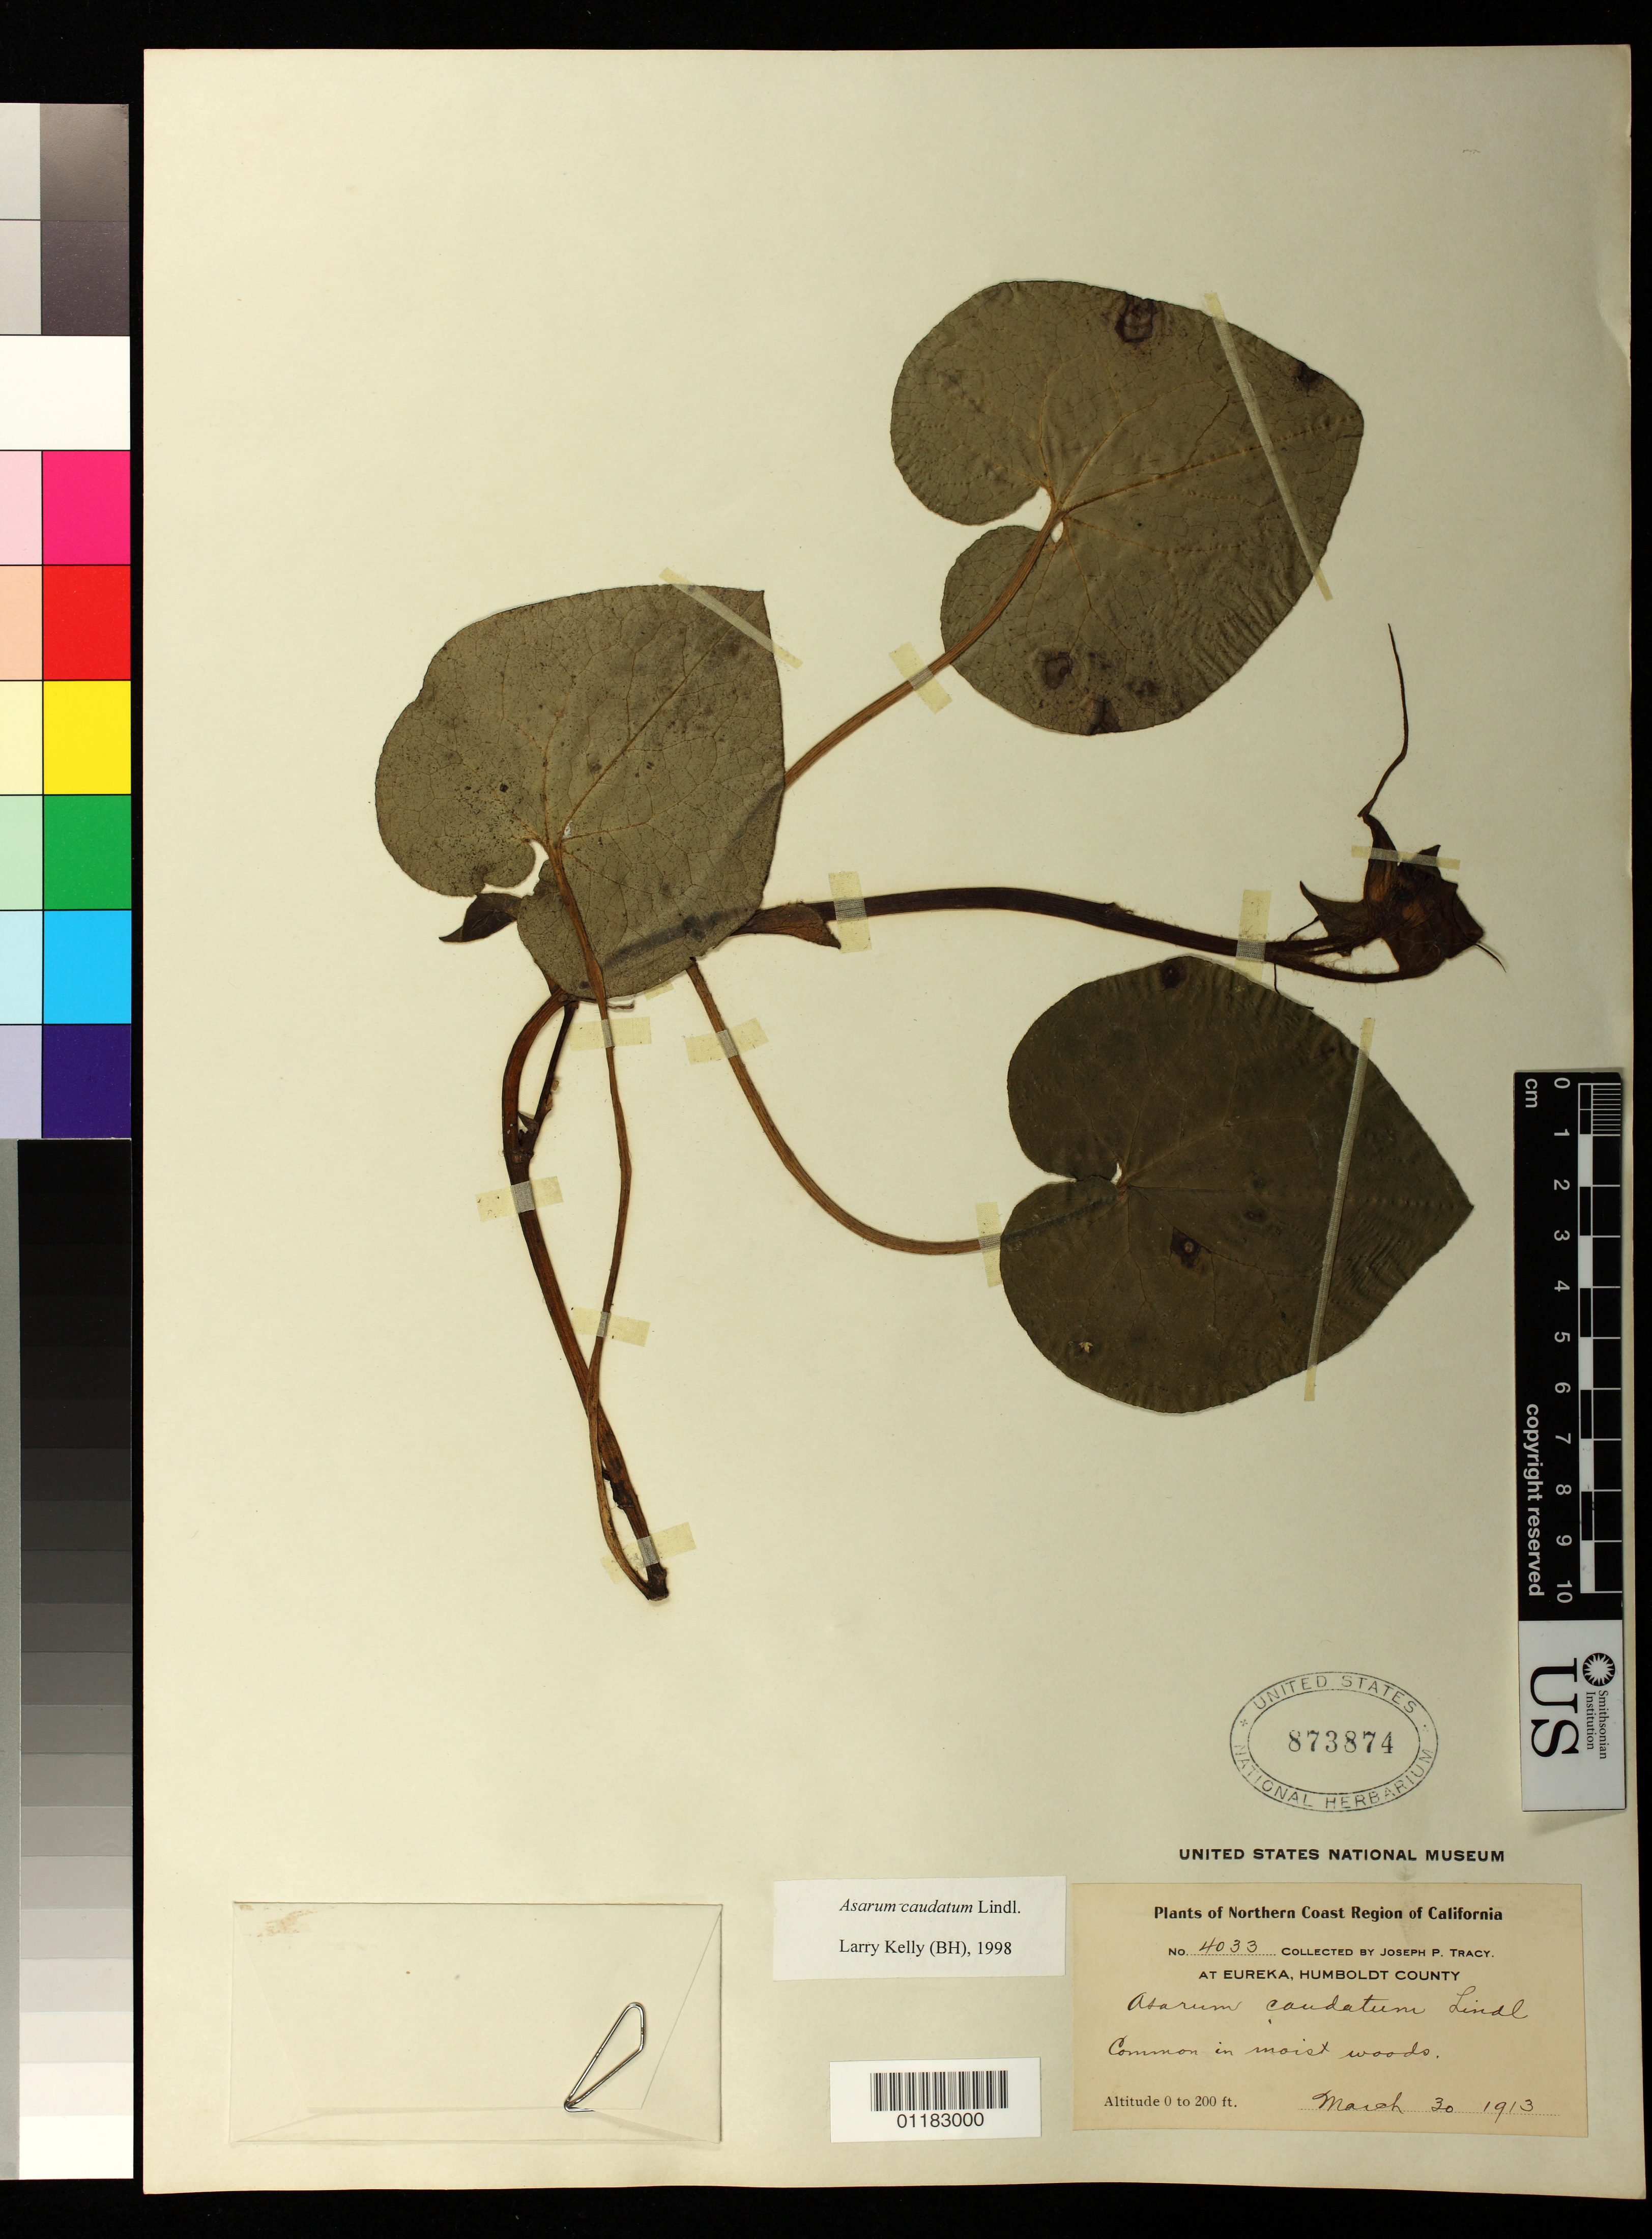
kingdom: Plantae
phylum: Tracheophyta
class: Magnoliopsida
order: Piperales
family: Aristolochiaceae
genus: Asarum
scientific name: Asarum caudatum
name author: Lindl.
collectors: J. Tracy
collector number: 4033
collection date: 1913-03-30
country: United States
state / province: California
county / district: Humboldt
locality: Northern Coast Region, Eureka, Humboldt County.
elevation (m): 0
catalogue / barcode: US 873874